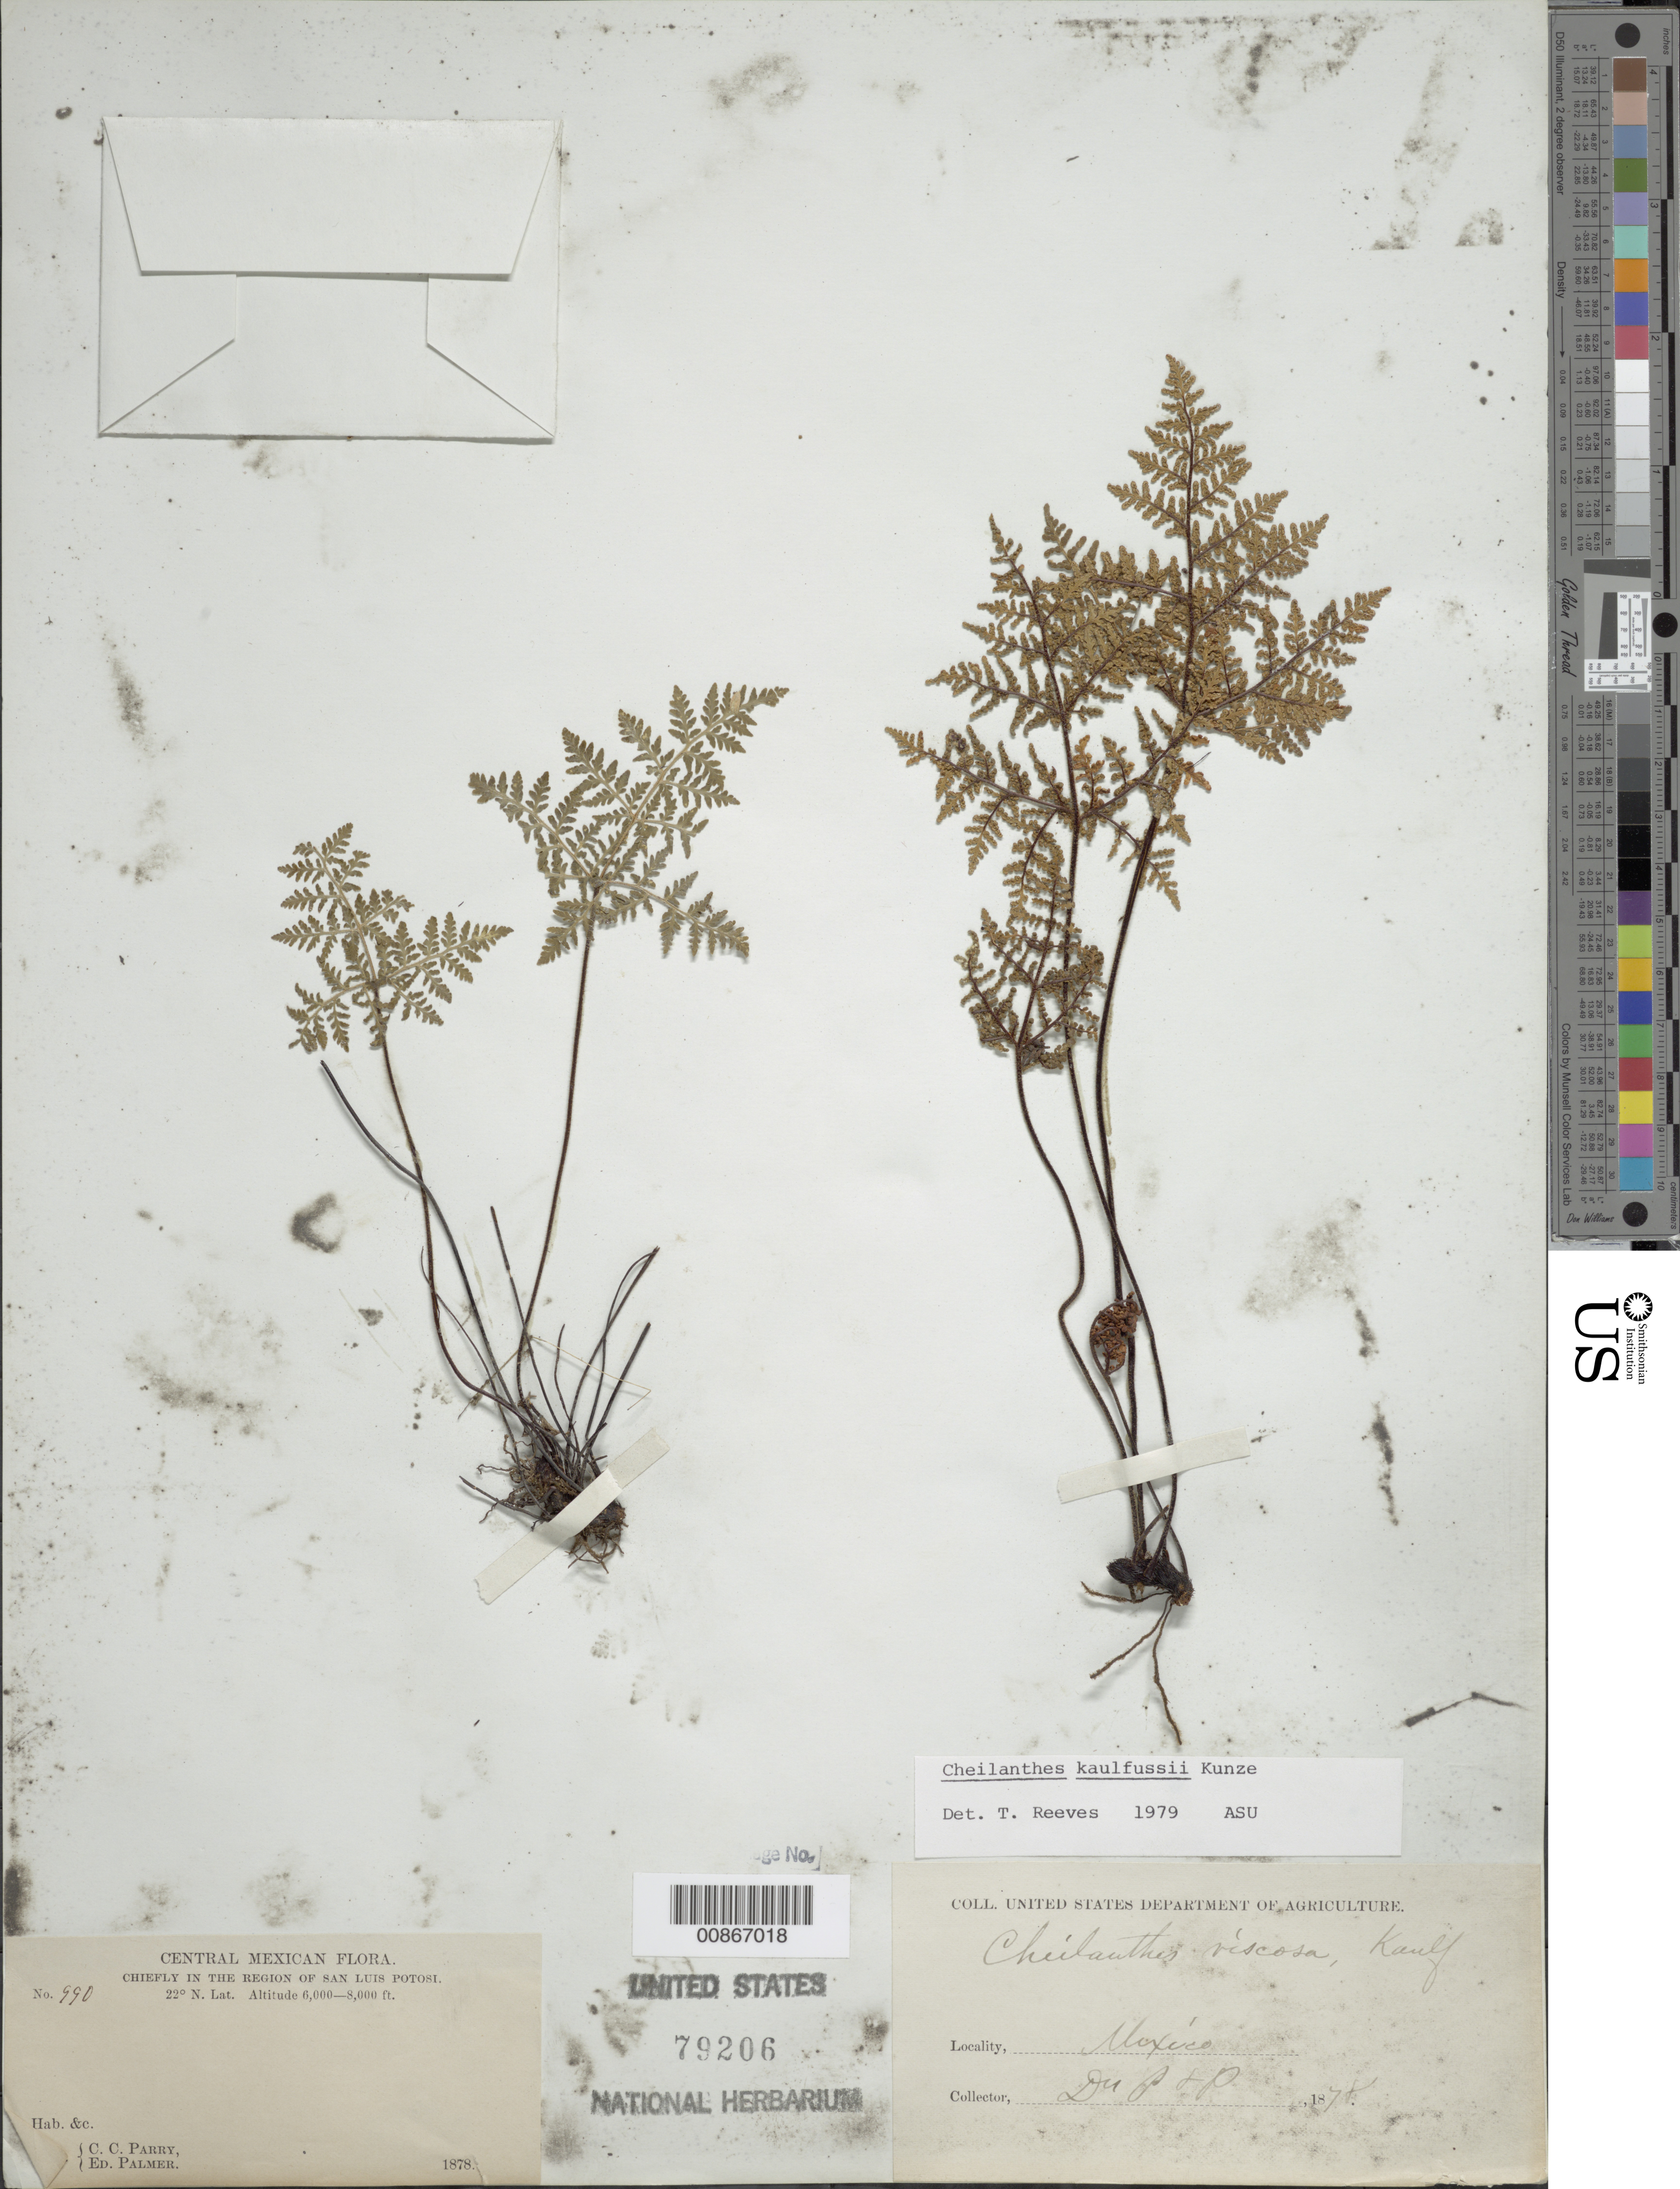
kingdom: Plantae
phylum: Tracheophyta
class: Polypodiopsida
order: Polypodiales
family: Pteridaceae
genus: Gaga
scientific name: Gaga kaulfussii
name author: (Kunze) Fay W. Li & Windham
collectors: C. C. Parry & E. Palmer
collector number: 990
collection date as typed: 1878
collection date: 1878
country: Mexico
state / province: San Luis Potosí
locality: Chiefly in the region of San Luis Potosí.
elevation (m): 1829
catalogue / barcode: US 79206